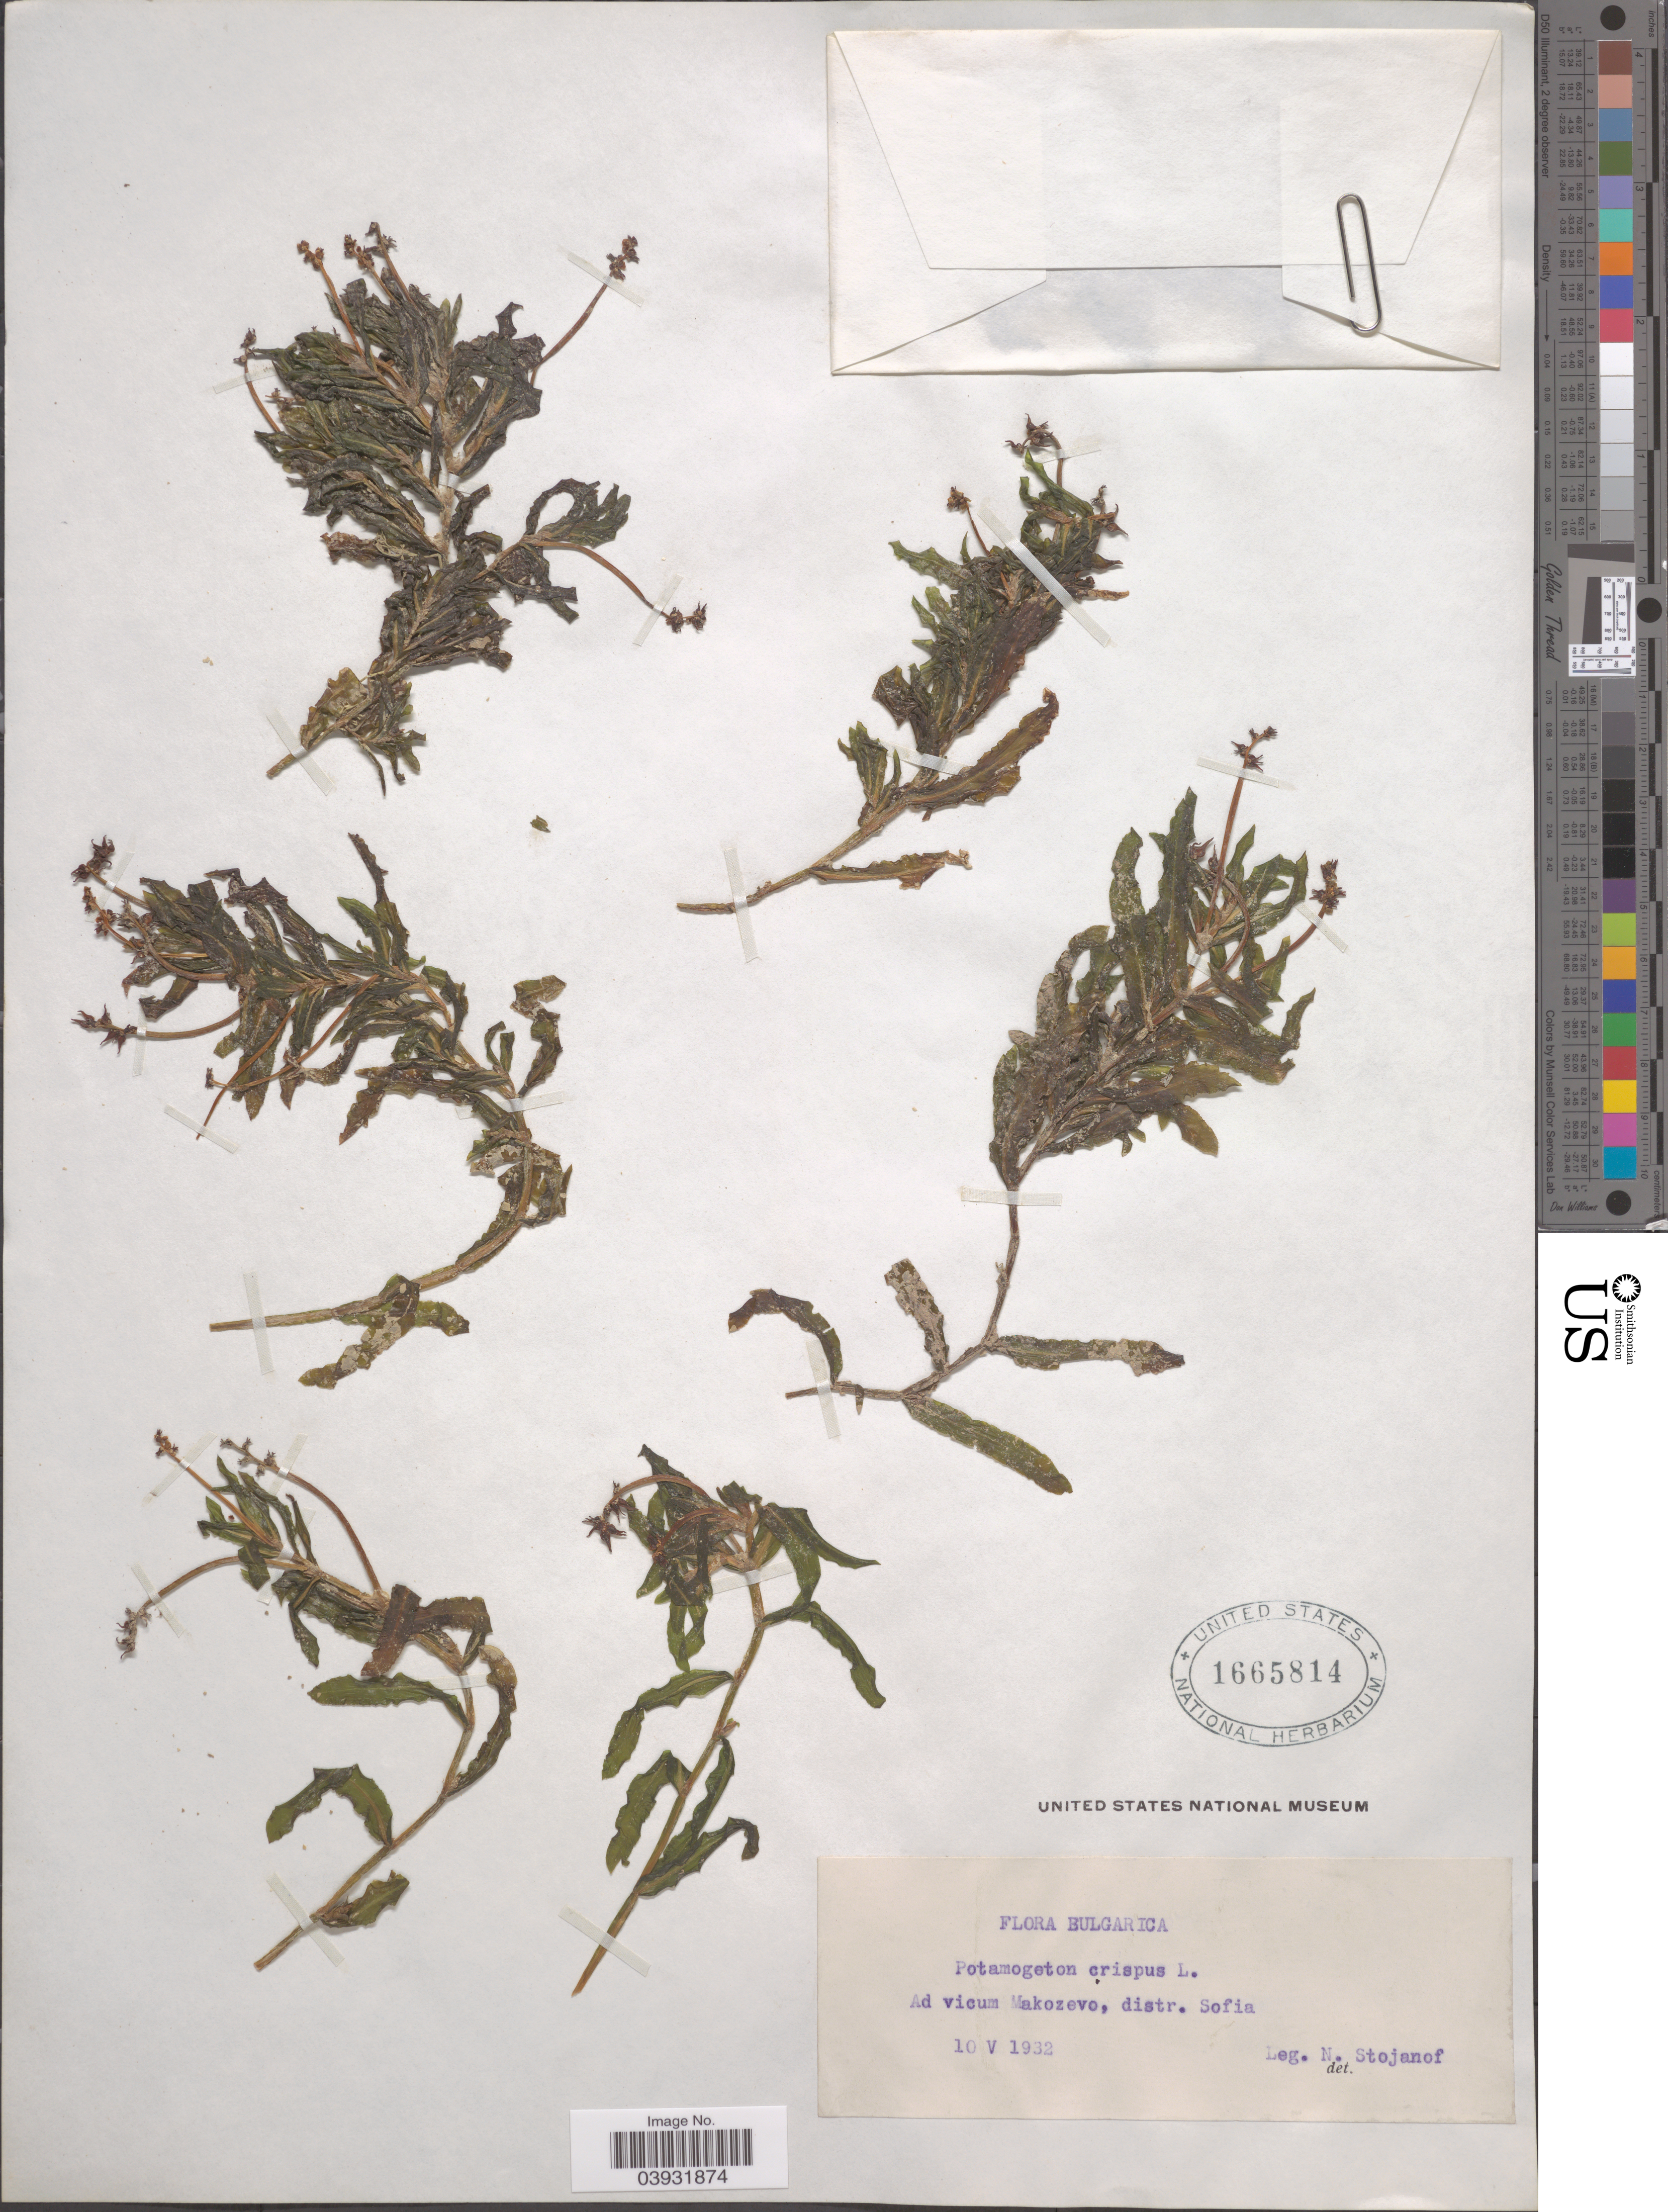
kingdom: Plantae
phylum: Tracheophyta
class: Liliopsida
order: Alismatales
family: Potamogetonaceae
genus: Potamogeton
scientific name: Potamogeton crispus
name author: L.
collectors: N. Stojanof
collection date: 1932-05-10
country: Bulgaria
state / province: Sofia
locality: Ad vicum Makozevo, distr. Sofia.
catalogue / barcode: US 1665814